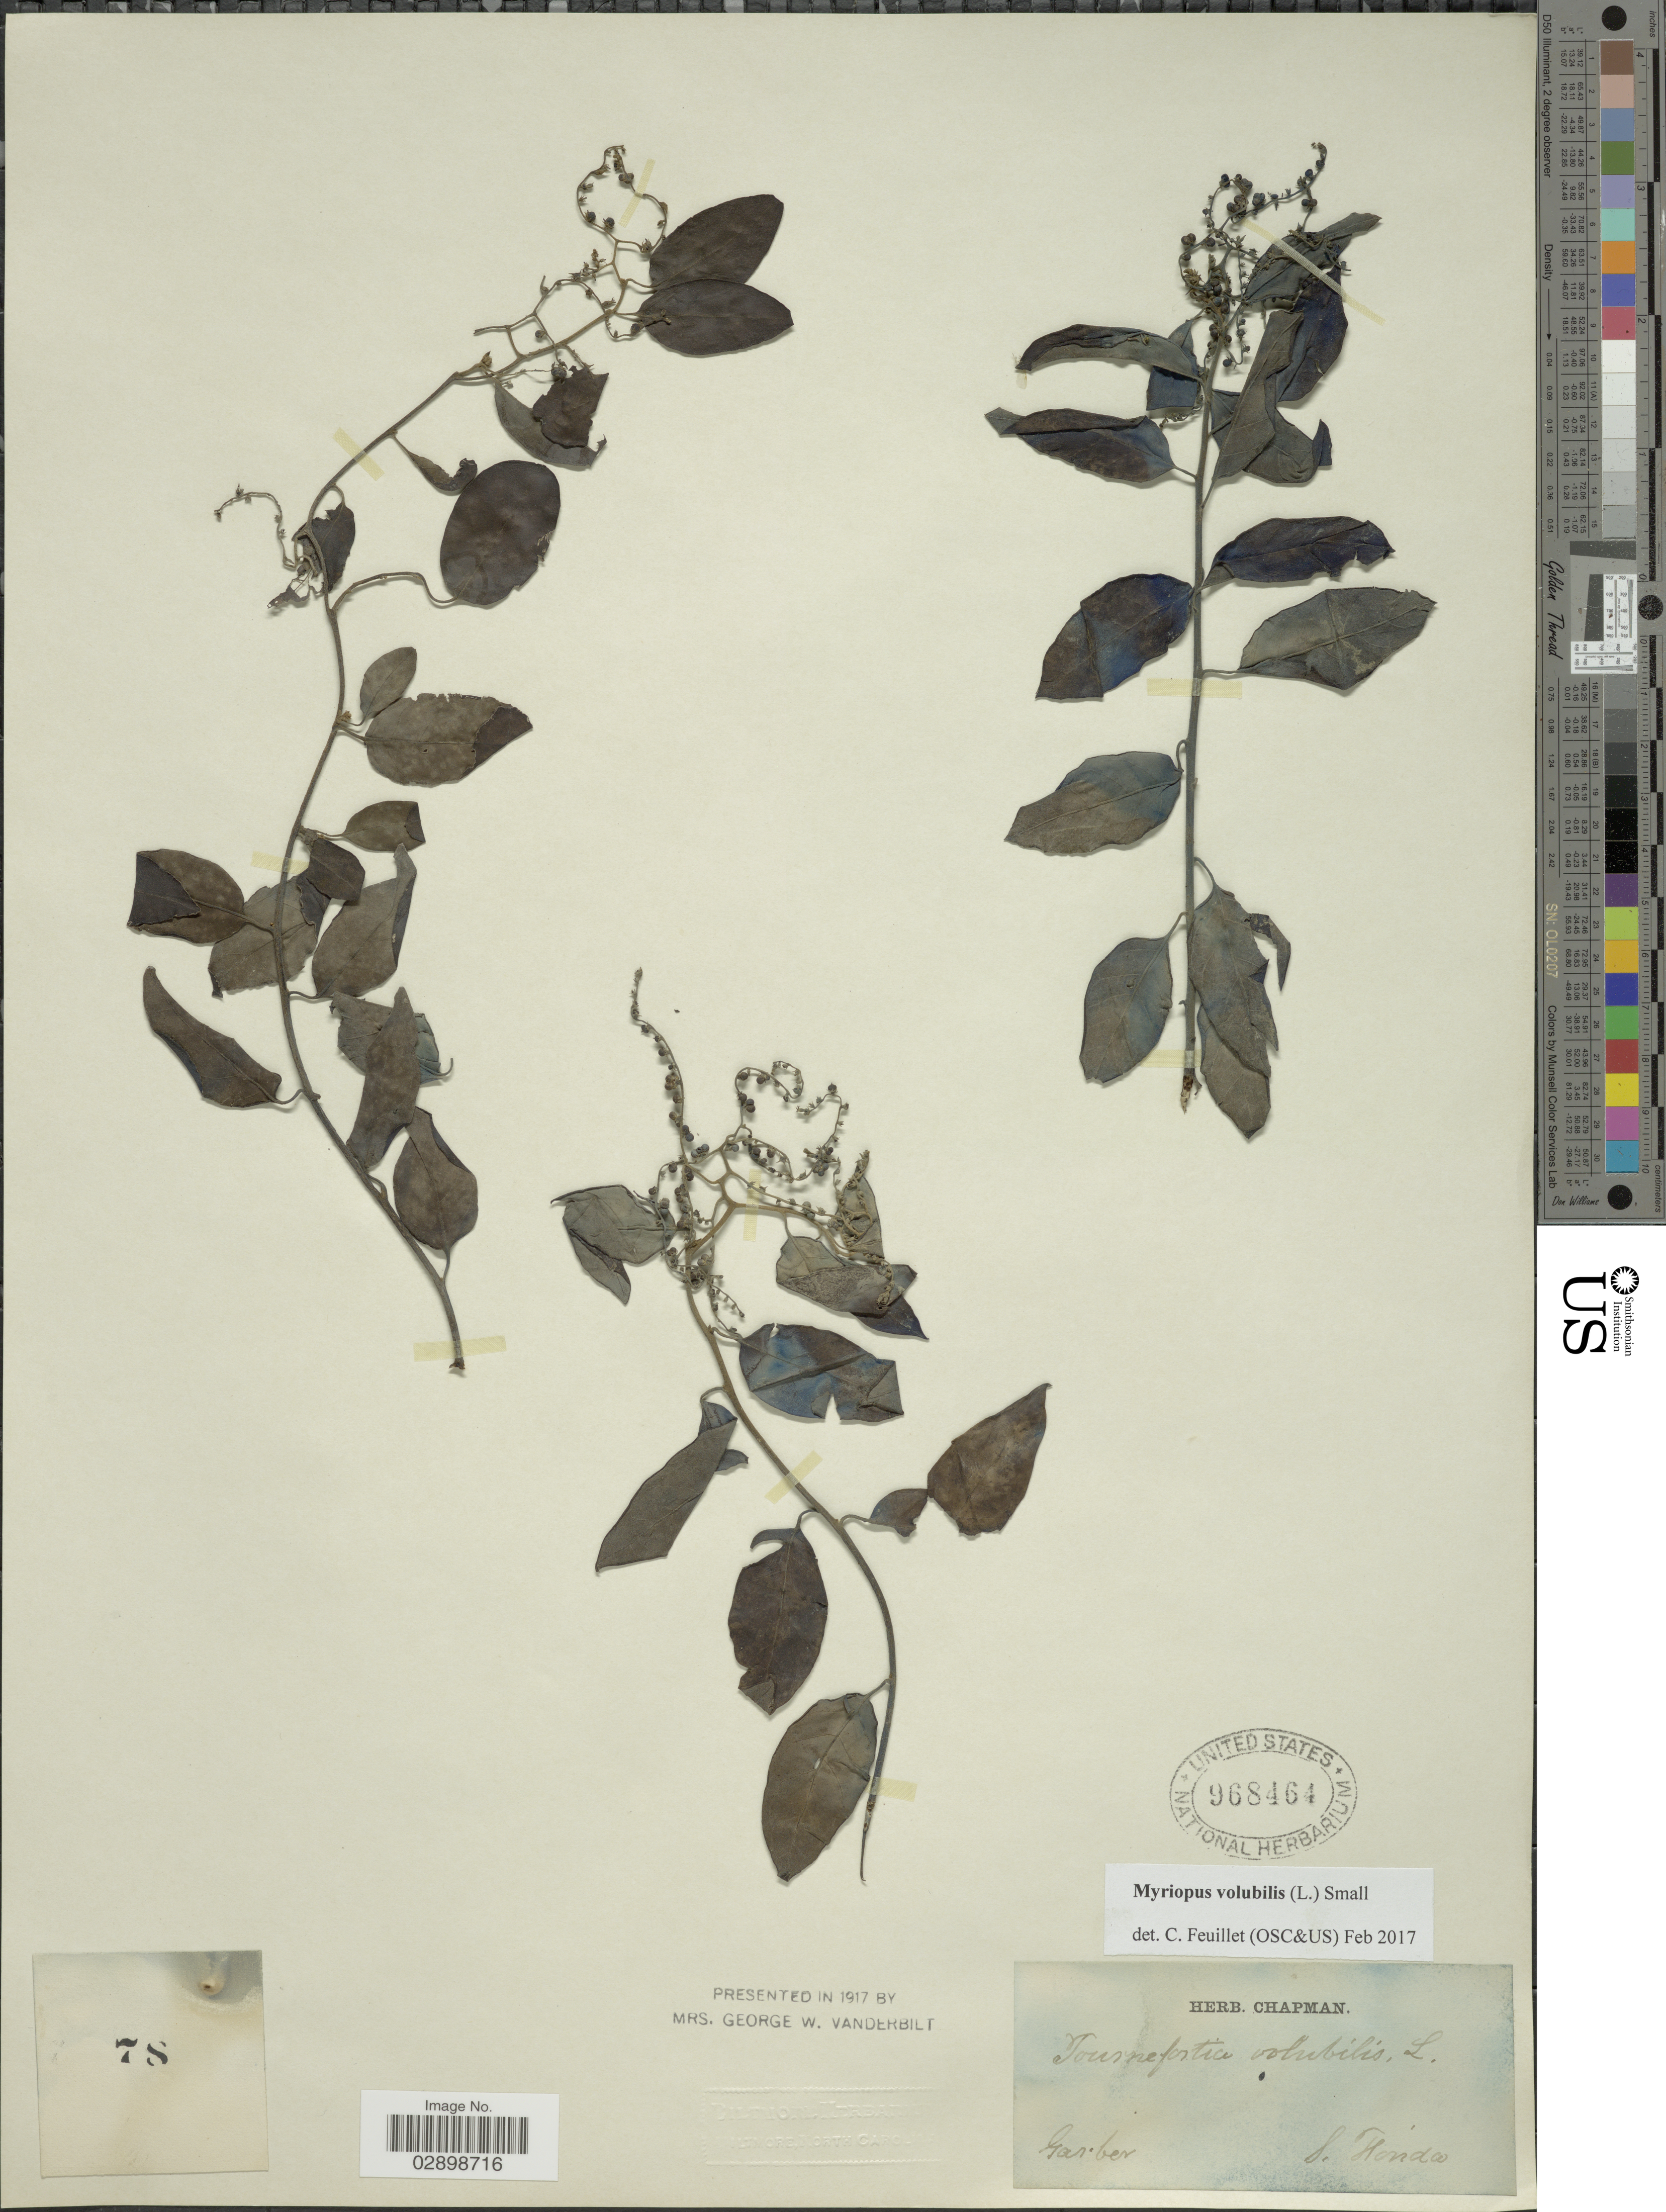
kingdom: Plantae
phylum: Tracheophyta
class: Magnoliopsida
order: Boraginales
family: Heliotropiaceae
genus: Myriopus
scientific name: Myriopus volubilis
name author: (L.) Small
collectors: -- Garber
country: United States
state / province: Florida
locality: S. Florida.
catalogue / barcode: US 968464